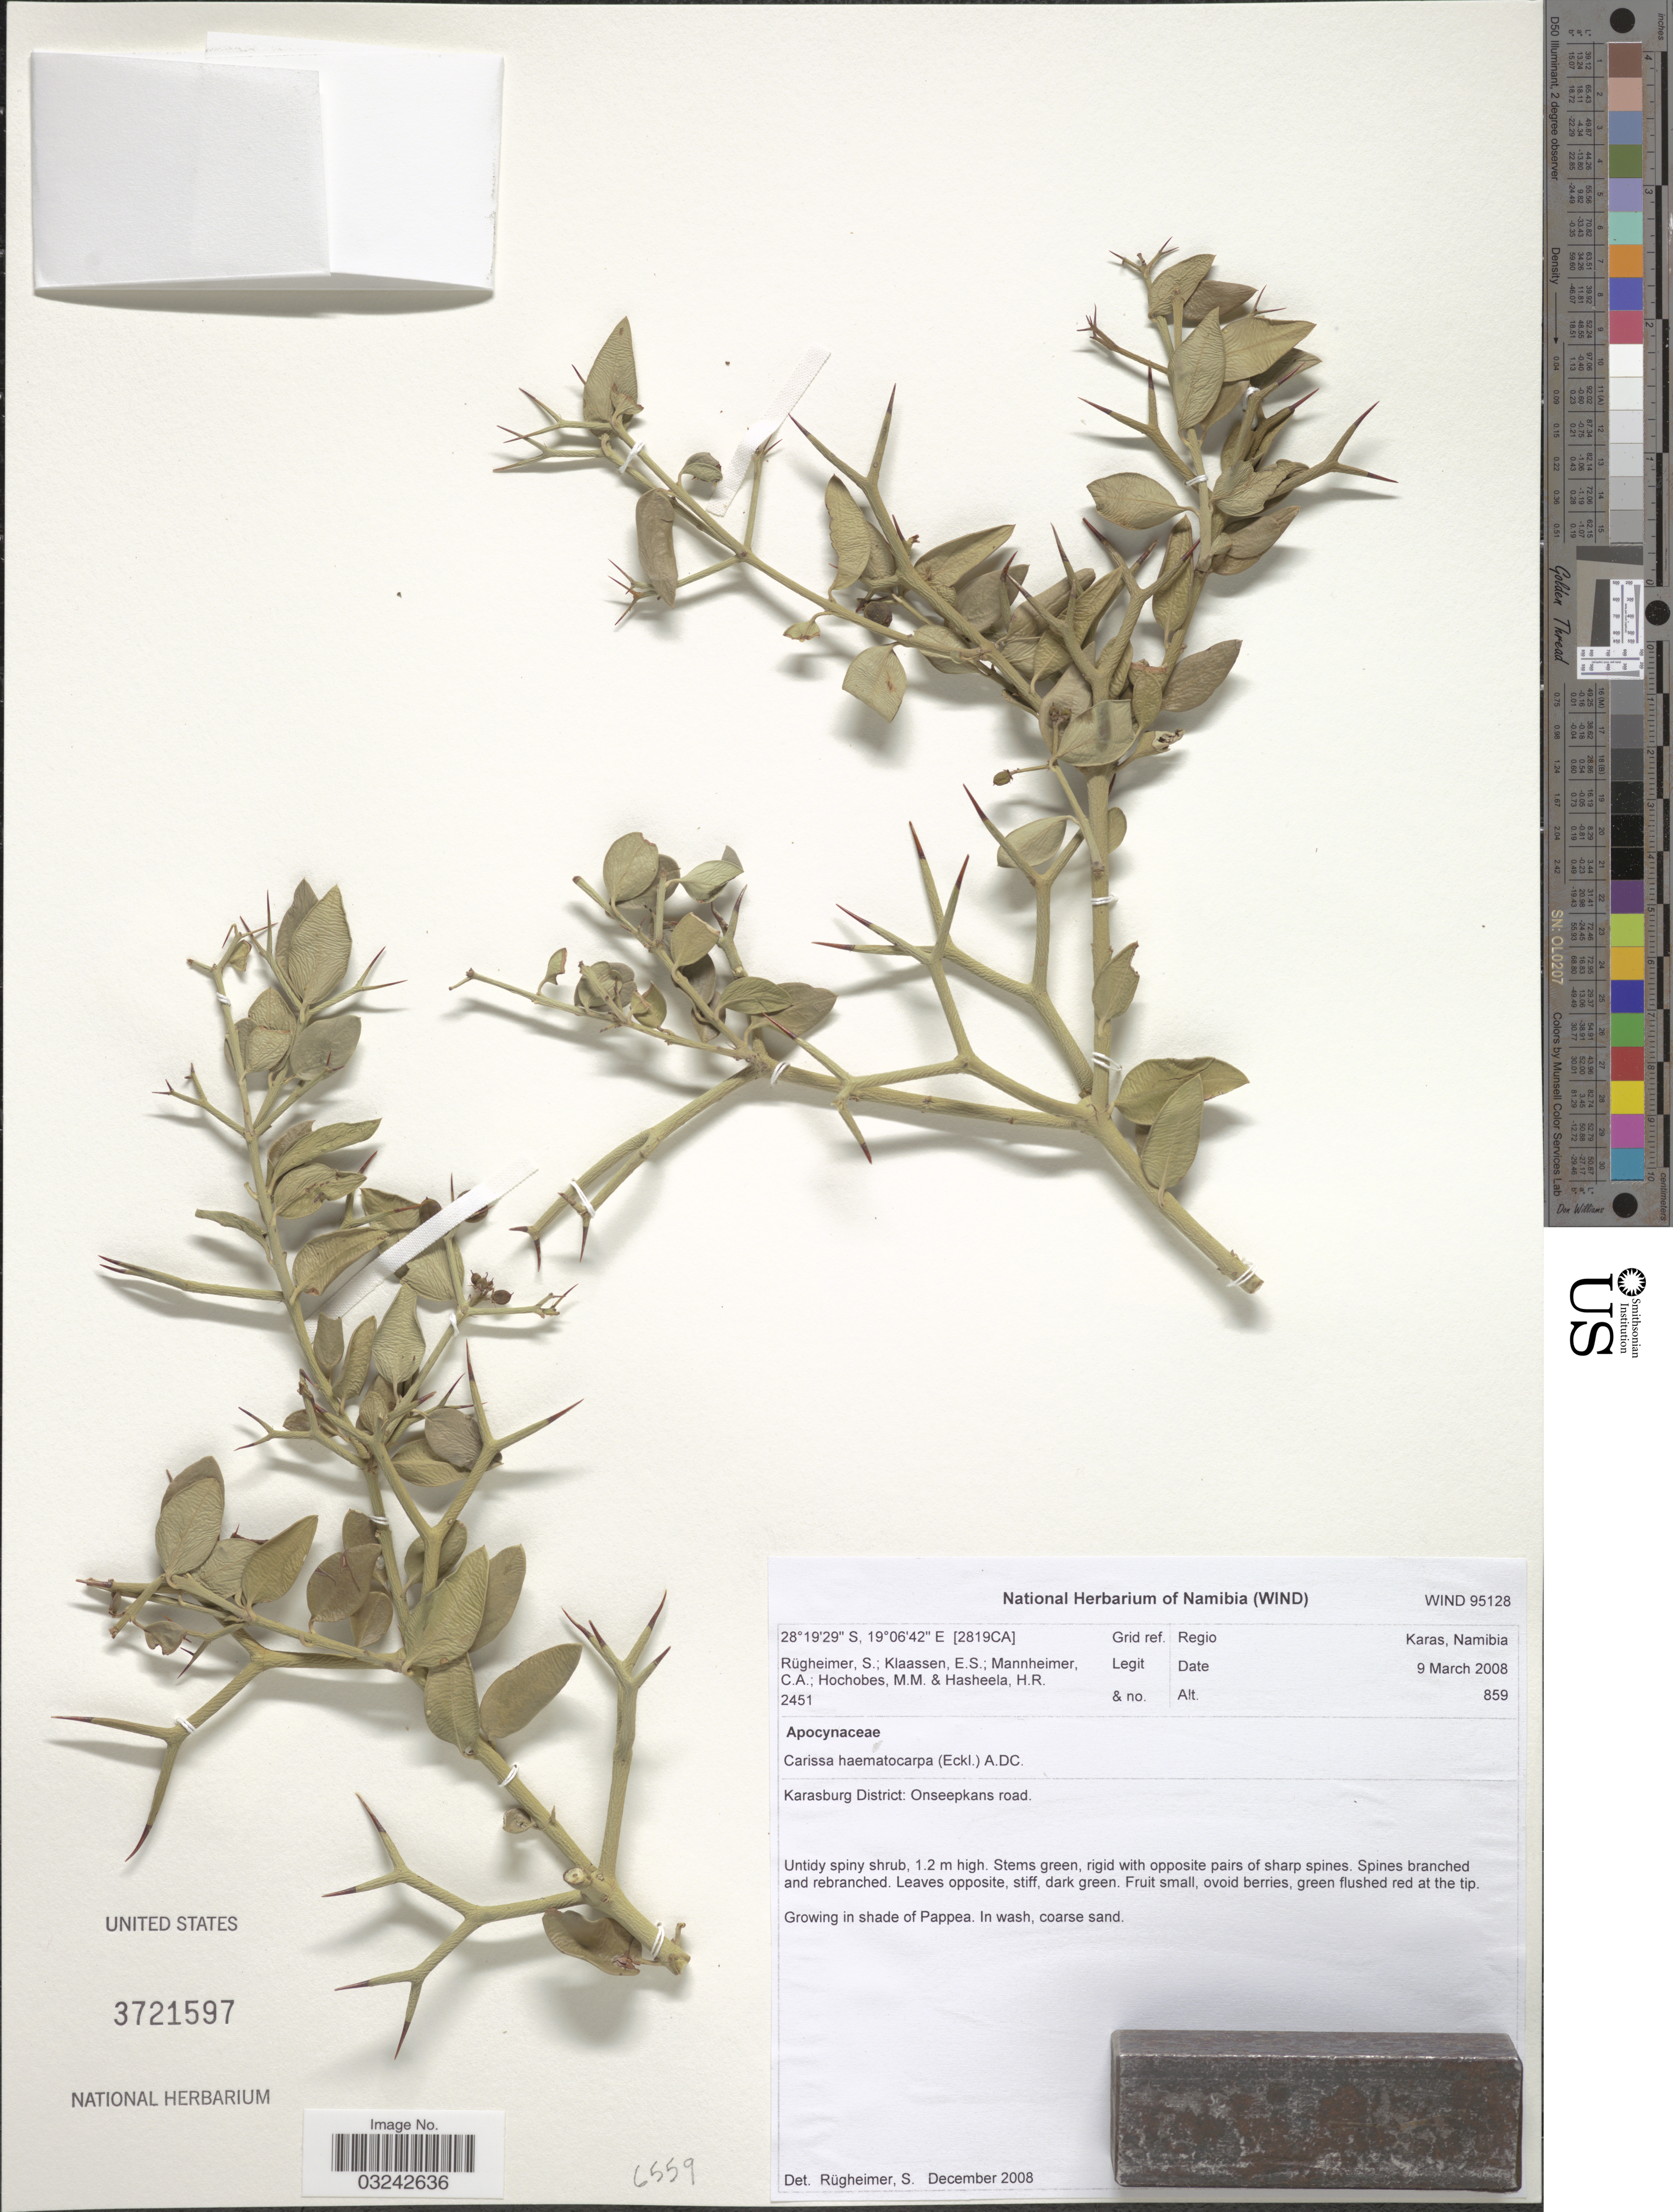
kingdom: Plantae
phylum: Tracheophyta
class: Magnoliopsida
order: Gentianales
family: Apocynaceae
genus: Carissa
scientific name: Carissa haematocarpa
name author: (Eckl.) A. DC.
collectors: S. Rugheimer, E. S. Klaassen, C. A. Mannheimer, M. Hochobes & H. Hasheela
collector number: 2451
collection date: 2008-03-09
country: Namibia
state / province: Karas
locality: Grid ref. [2819CA]. Karasburg District: Onseepkans road.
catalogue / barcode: US 3721597